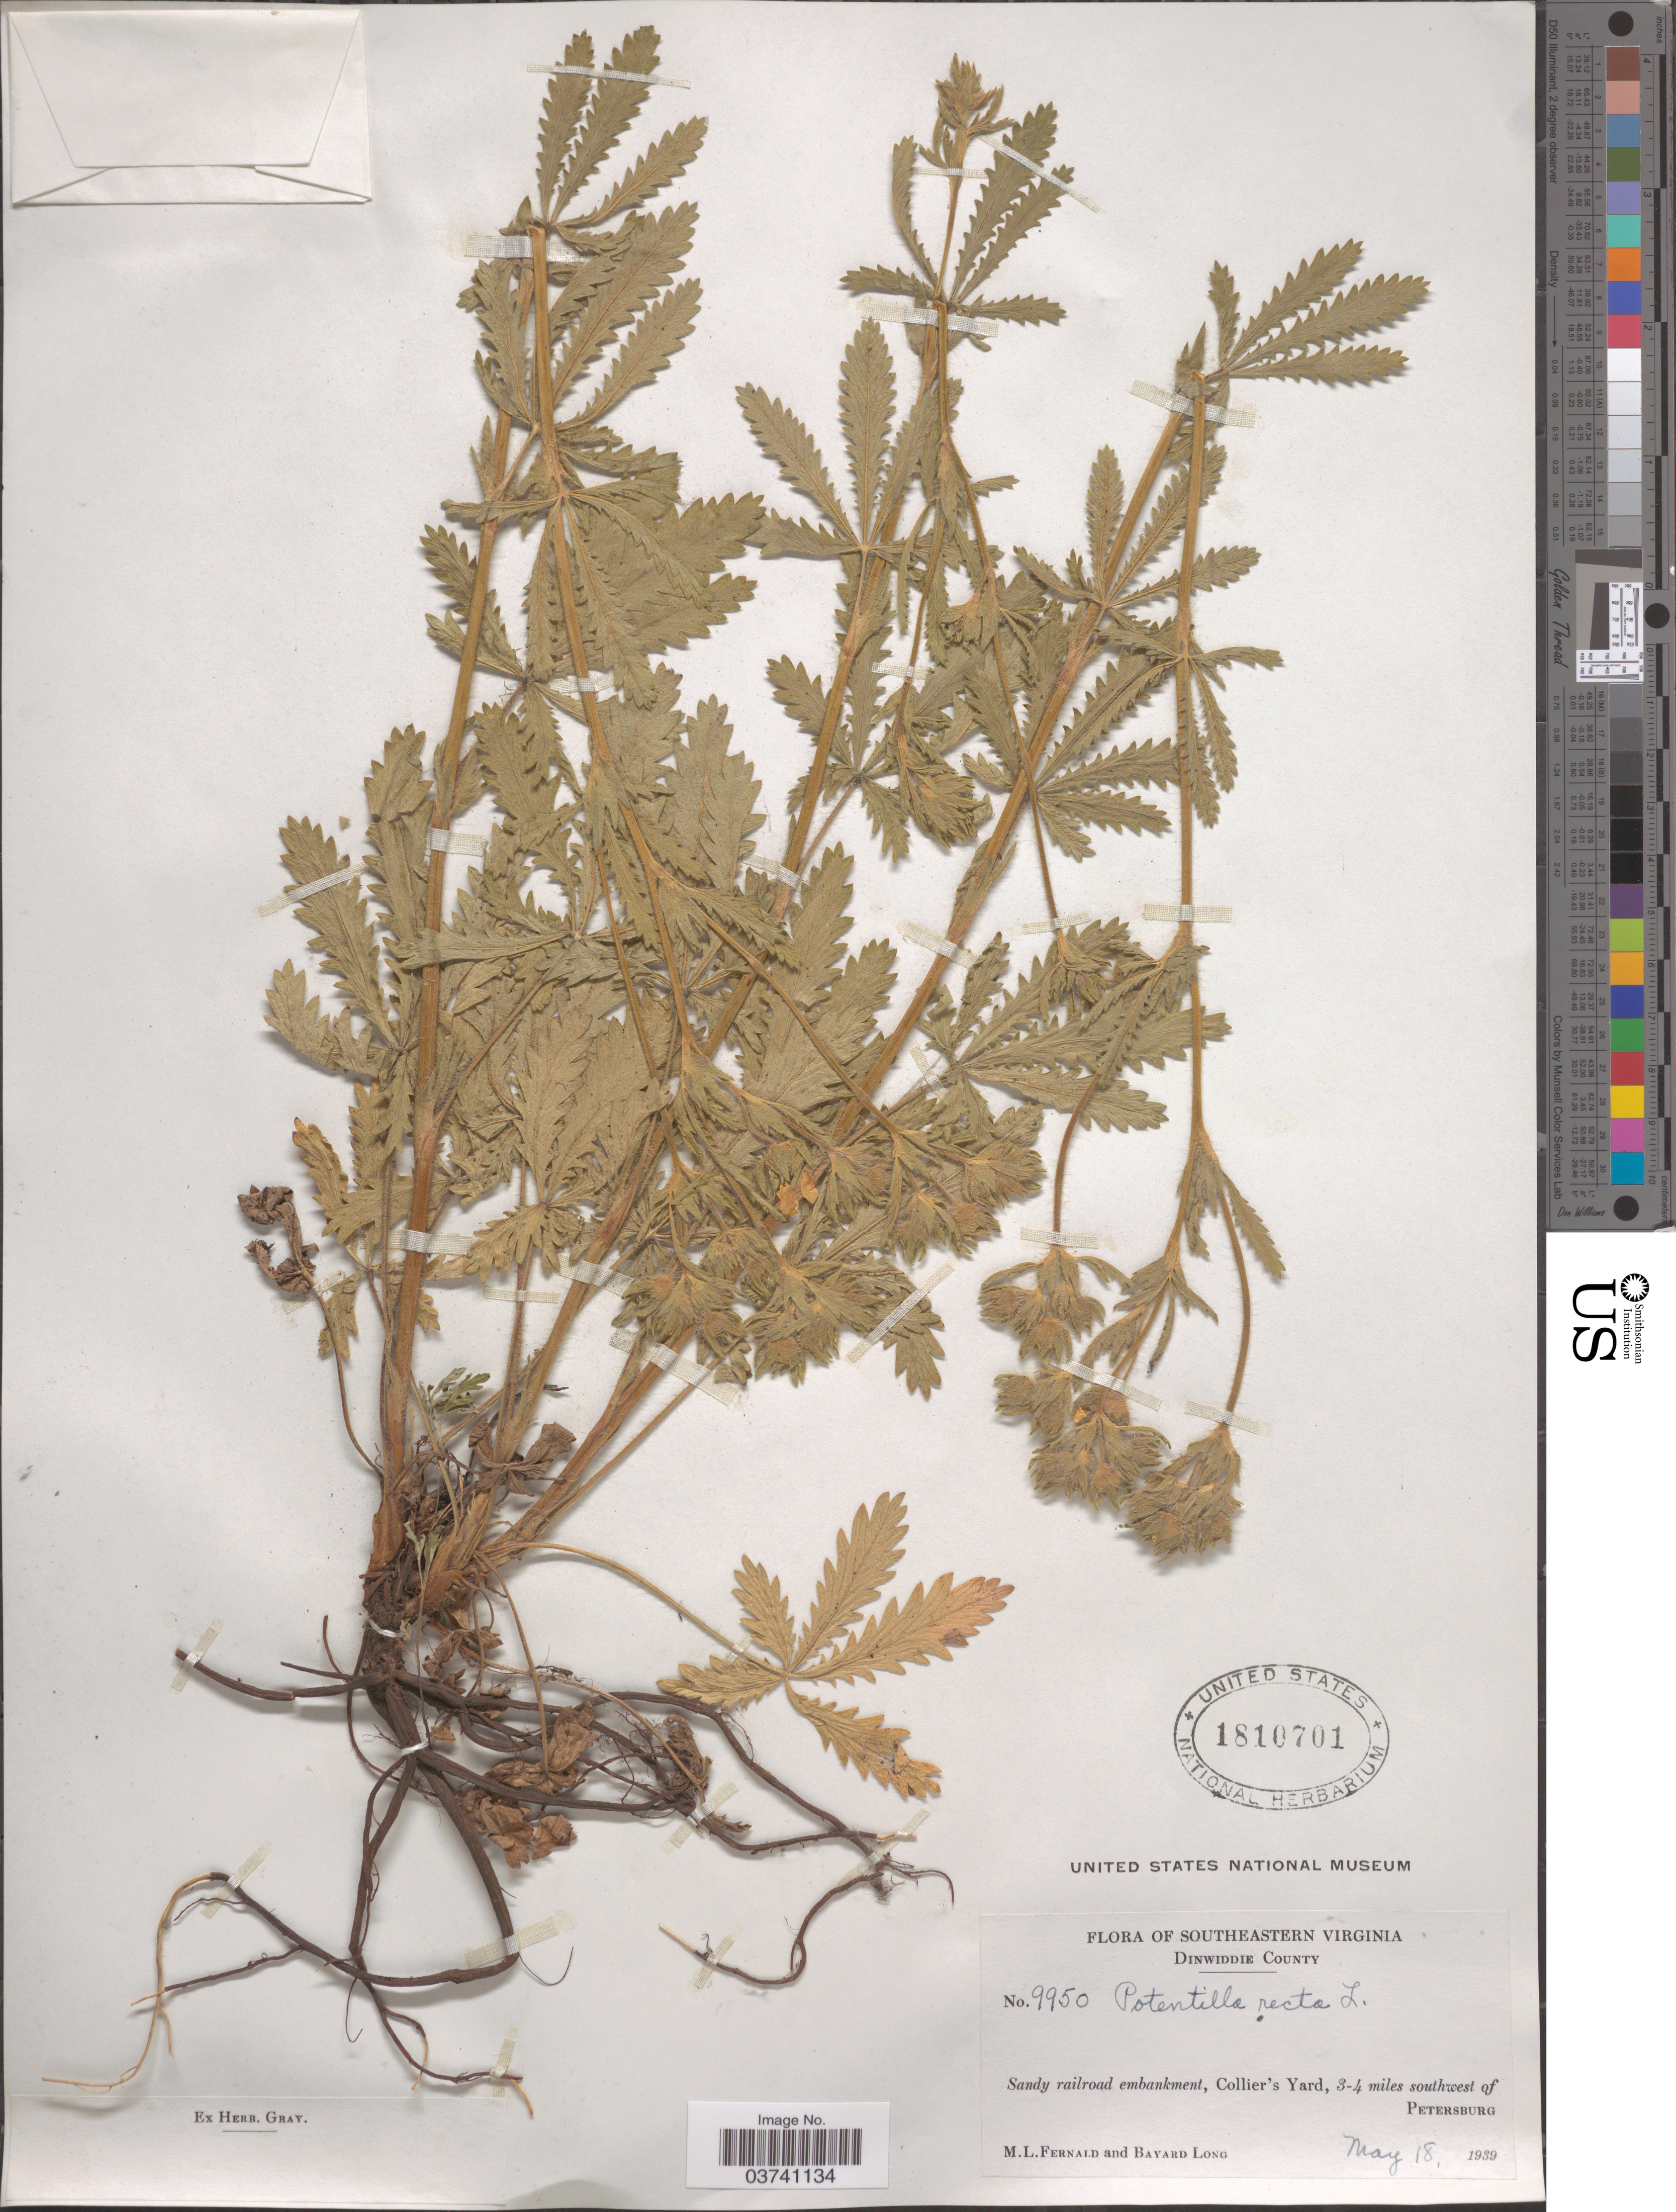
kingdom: Plantae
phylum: Tracheophyta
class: Magnoliopsida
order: Rosales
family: Rosaceae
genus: Potentilla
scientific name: Potentilla recta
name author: L.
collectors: M. L. Fernald & B. Long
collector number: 9950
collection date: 1939-05-18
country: United States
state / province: Virginia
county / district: Dinwiddie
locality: Southeastern Virginia. Dinwiddie County. Sandy railroad embankment, Collier's Yard, 3-4 miles southwest of Petersburg.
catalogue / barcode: US 1810701